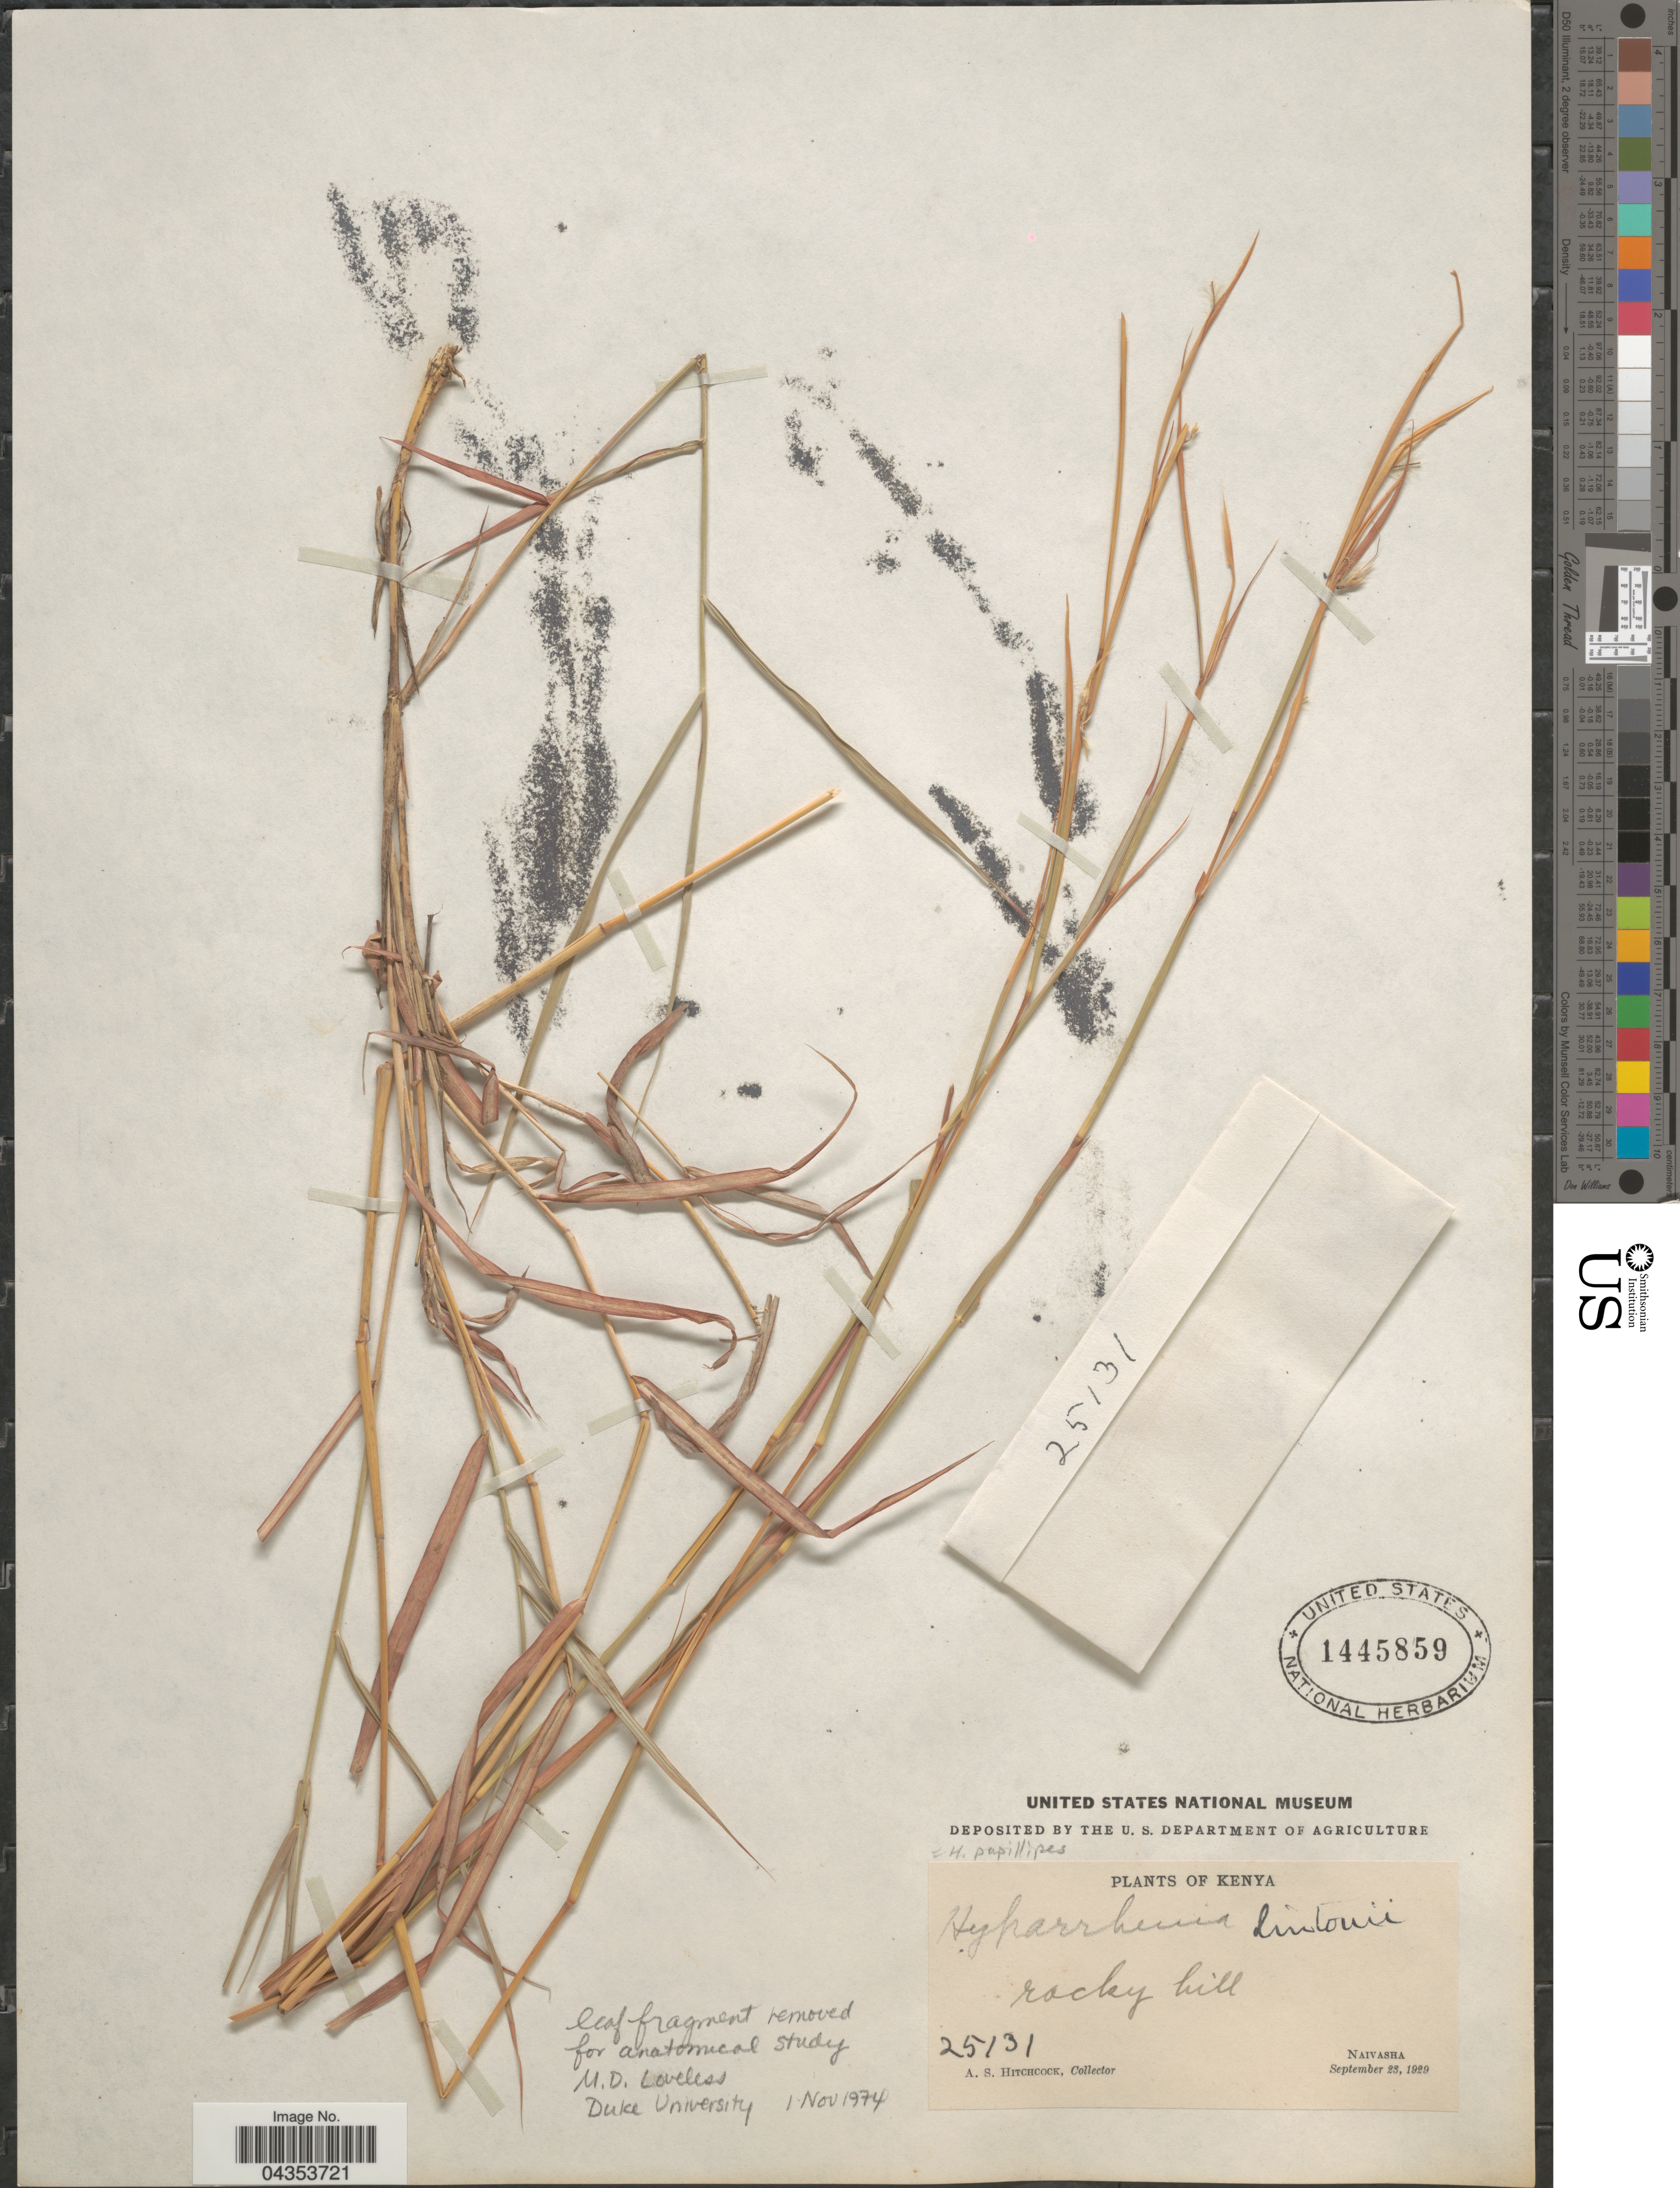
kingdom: Plantae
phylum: Tracheophyta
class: Liliopsida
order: Poales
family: Poaceae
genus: Hyparrhenia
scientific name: Hyparrhenia papillipes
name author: (Hochst. ex A. Rich.) Andersson ex Stapf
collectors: A. S. Hitchcock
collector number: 25131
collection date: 1929-09-23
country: Kenya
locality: Naivasha.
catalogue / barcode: US 1445859